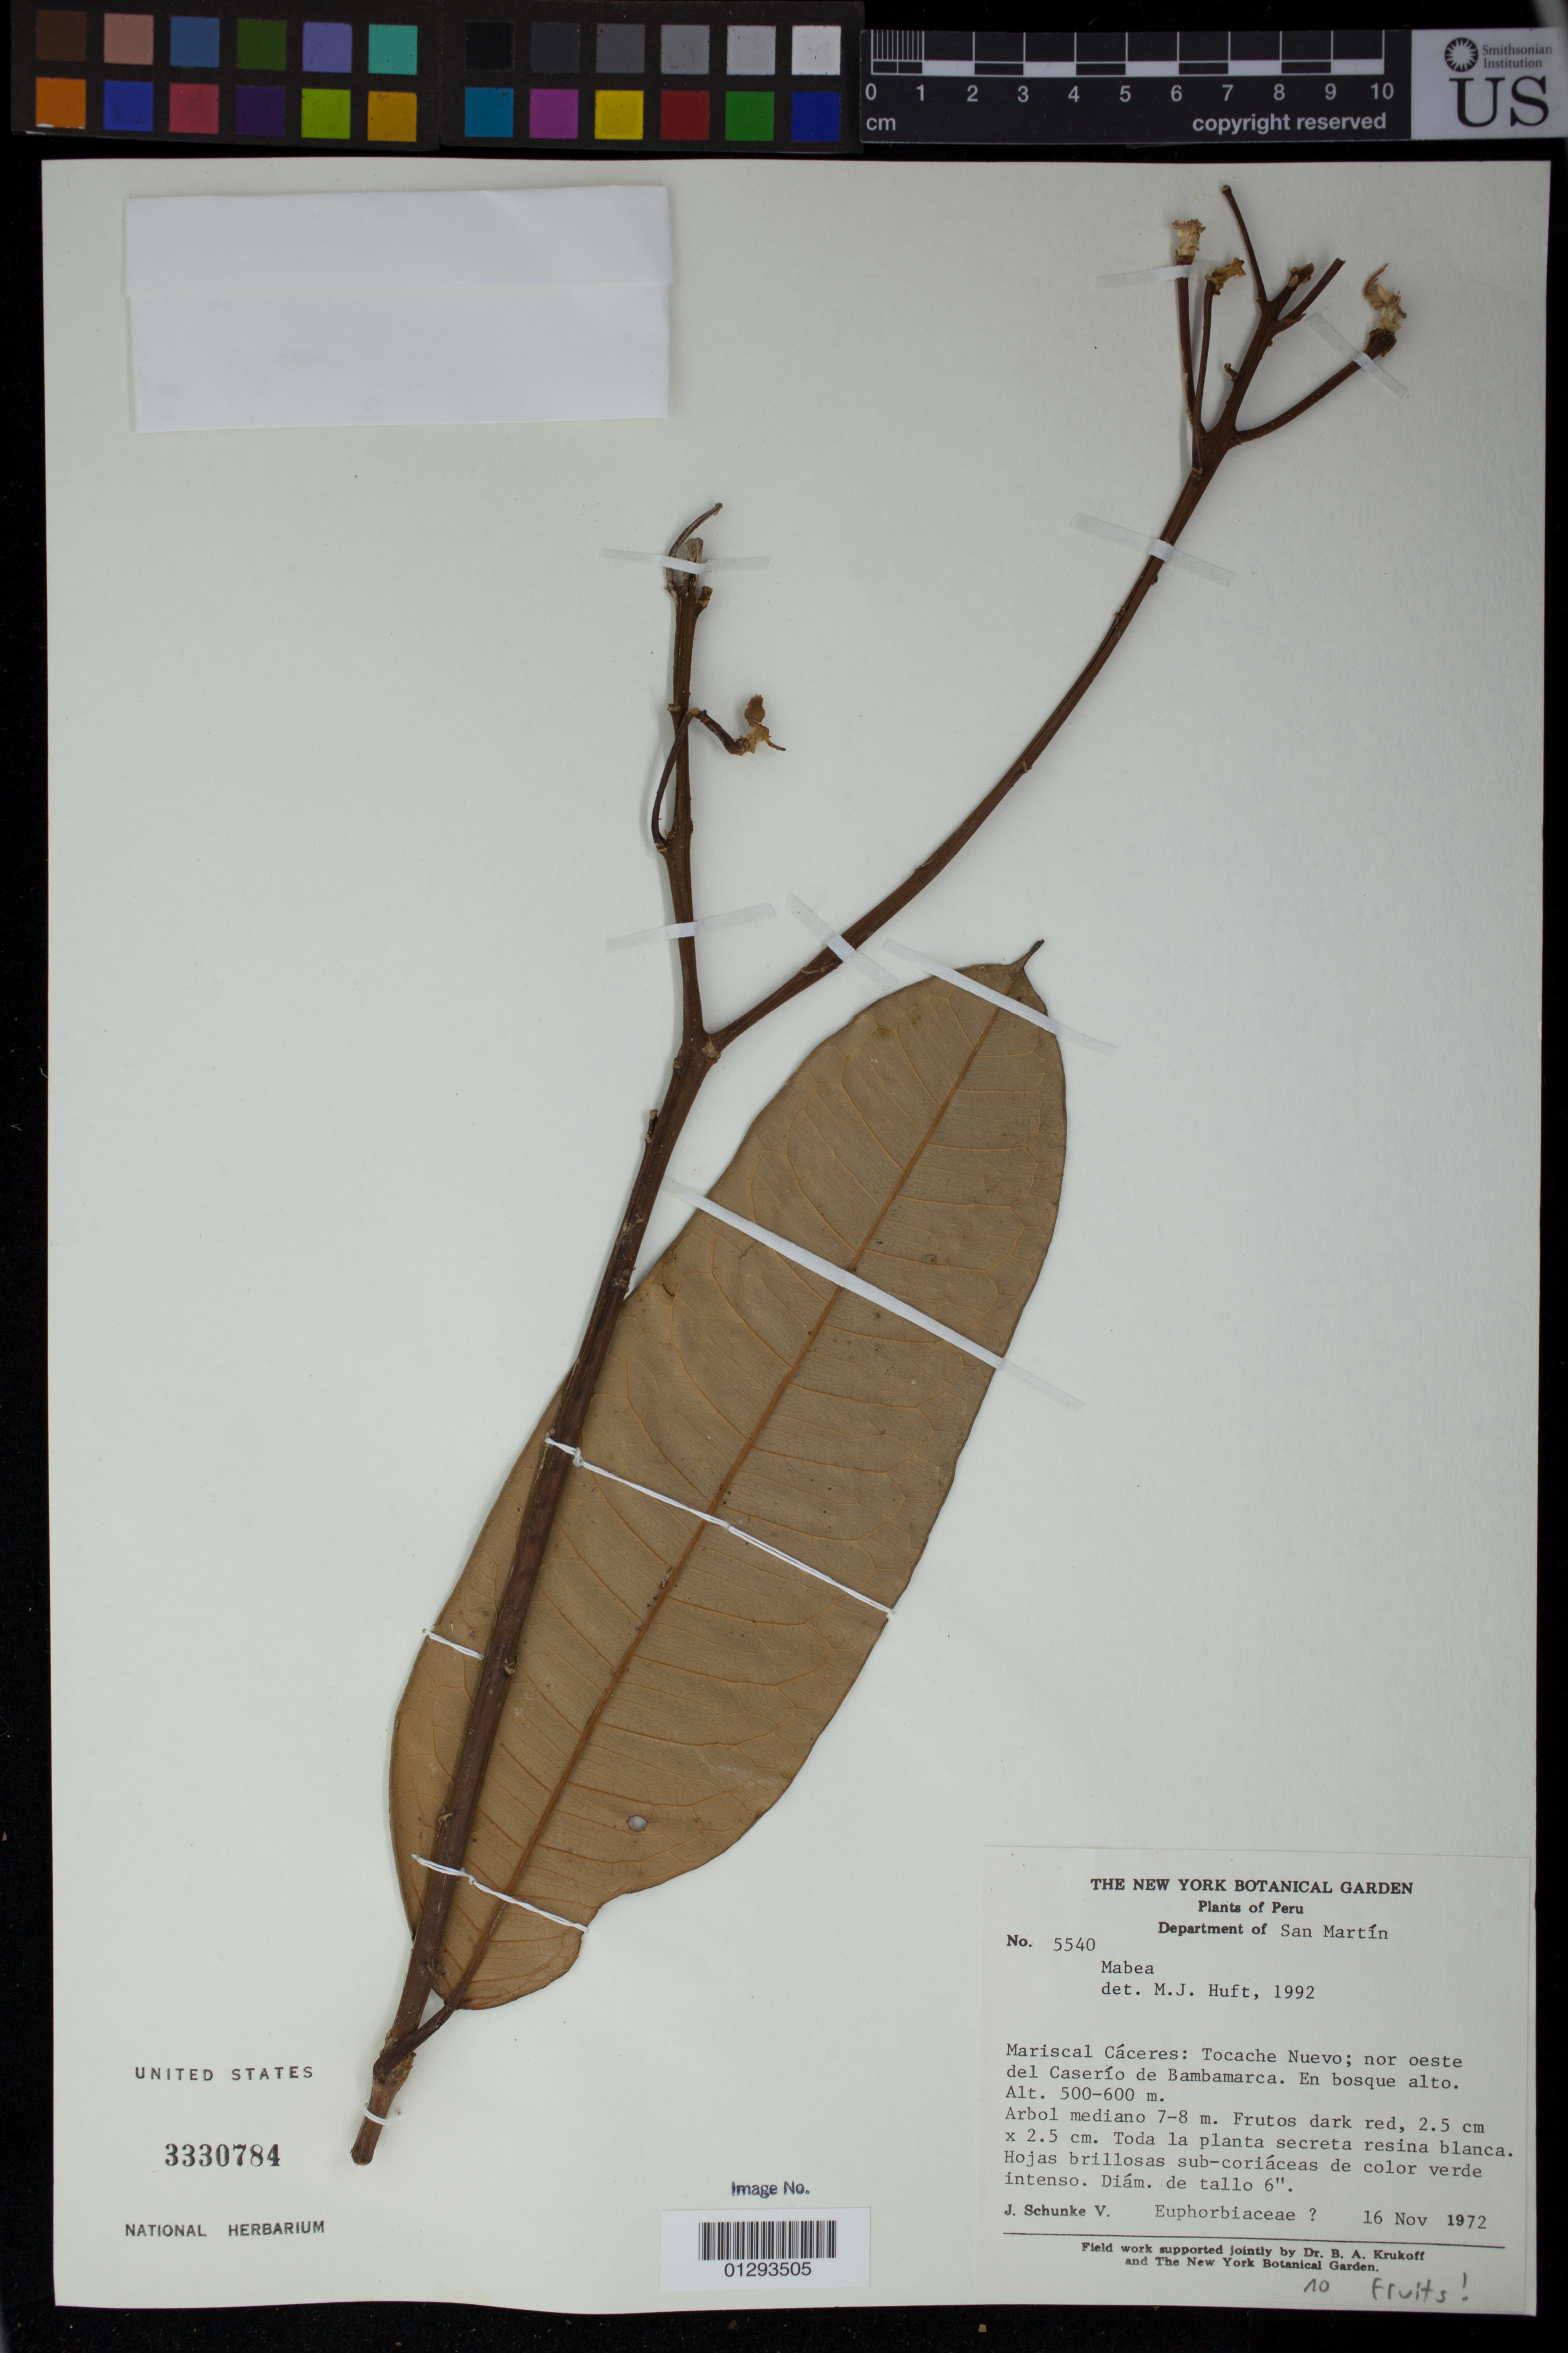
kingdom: Plantae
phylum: Tracheophyta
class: Magnoliopsida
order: Malpighiales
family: Euphorbiaceae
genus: Mabea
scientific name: Mabea sp.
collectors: J. Schunke Vigo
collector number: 5540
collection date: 1972-11-16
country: Peru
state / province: San Martín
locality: Mariscal Caceres: Tocache Nuevo; nor oeste del Caserio de Bambamarca.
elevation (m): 500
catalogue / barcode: US 3330784